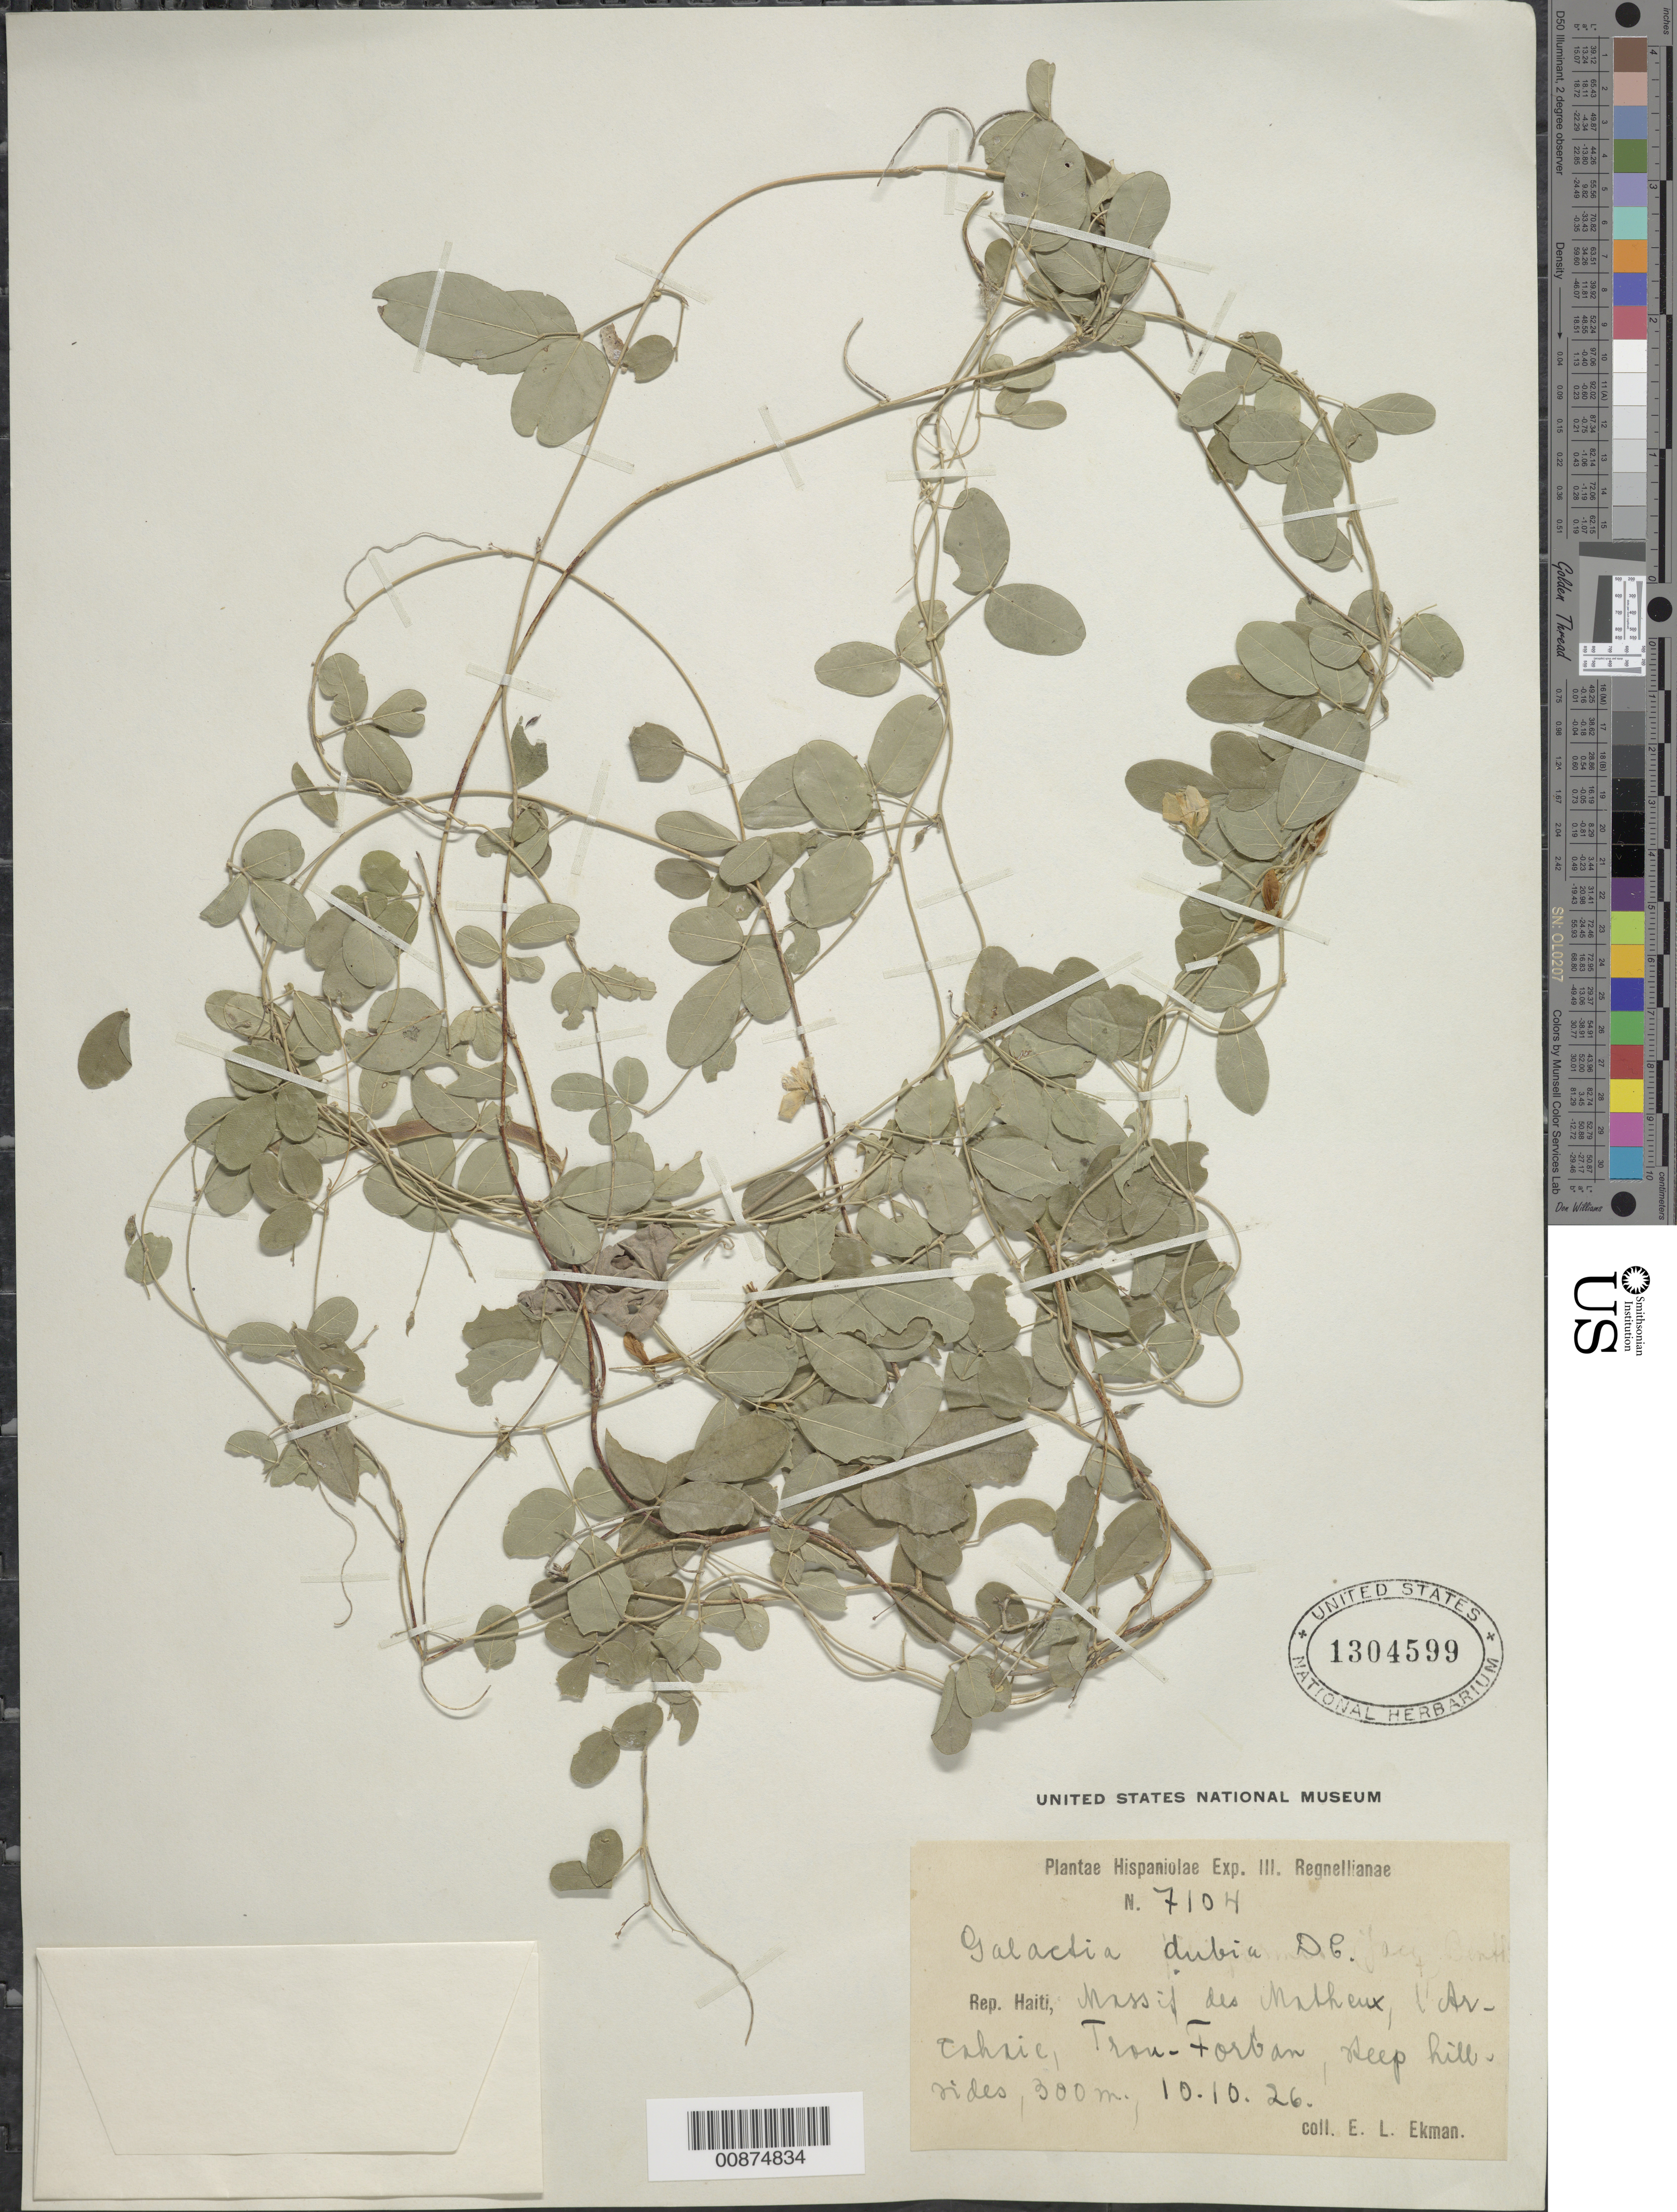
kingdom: Plantae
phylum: Tracheophyta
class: Magnoliopsida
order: Fabales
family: Fabaceae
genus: Galactia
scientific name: Galactia dubia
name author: DC.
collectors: E. L. Ekman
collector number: H 7104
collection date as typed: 10 Oct 1926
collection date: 1926-10-10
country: Haiti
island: Hispaniola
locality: Massif des Matheux, l'Arcahaie, Trou Forban.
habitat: Steep hillsides.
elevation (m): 300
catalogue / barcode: US 1304599